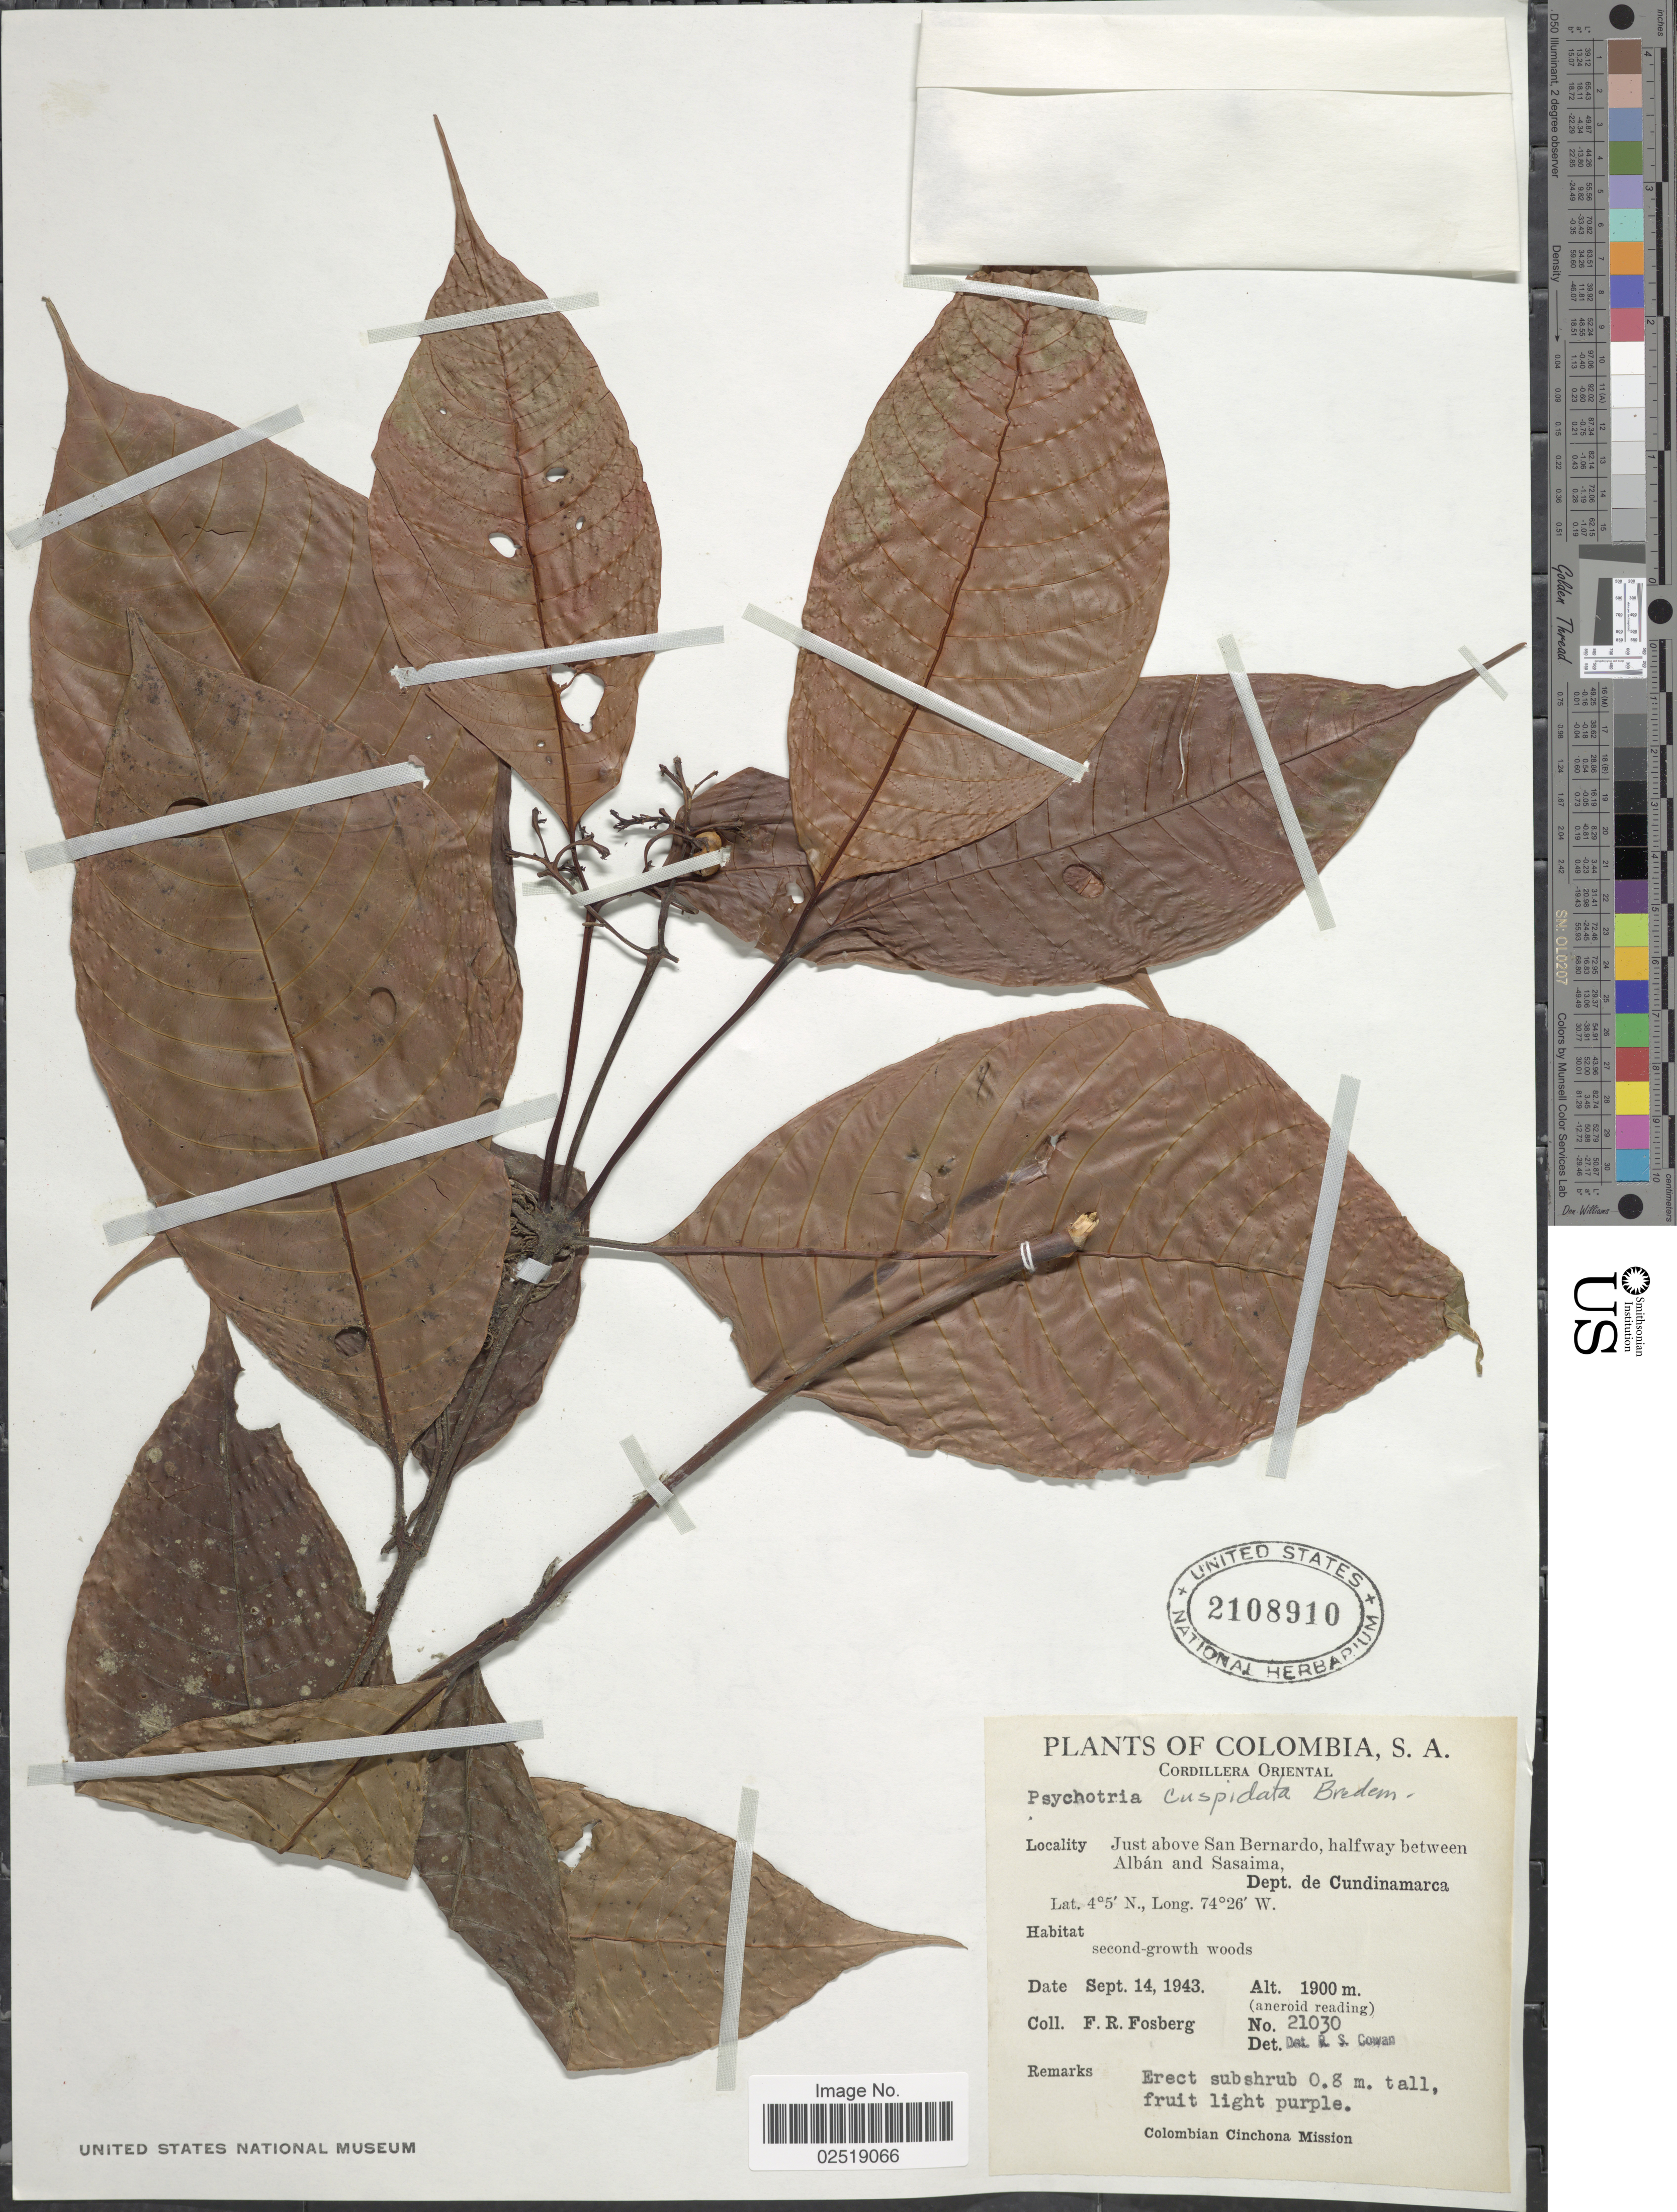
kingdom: Plantae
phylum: Tracheophyta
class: Magnoliopsida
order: Gentianales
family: Rubiaceae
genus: Psychotria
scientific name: Psychotria cuspidata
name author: Bredem. ex Schult.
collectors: F. R. Fosberg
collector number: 21030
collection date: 1943-09-14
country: Colombia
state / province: Cundinamarca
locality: Cordillera Oriental. Just above San Bernardo, halfway between Alban and Sasaima, Dept. de Cundinamarca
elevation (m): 1900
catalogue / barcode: US 2108910